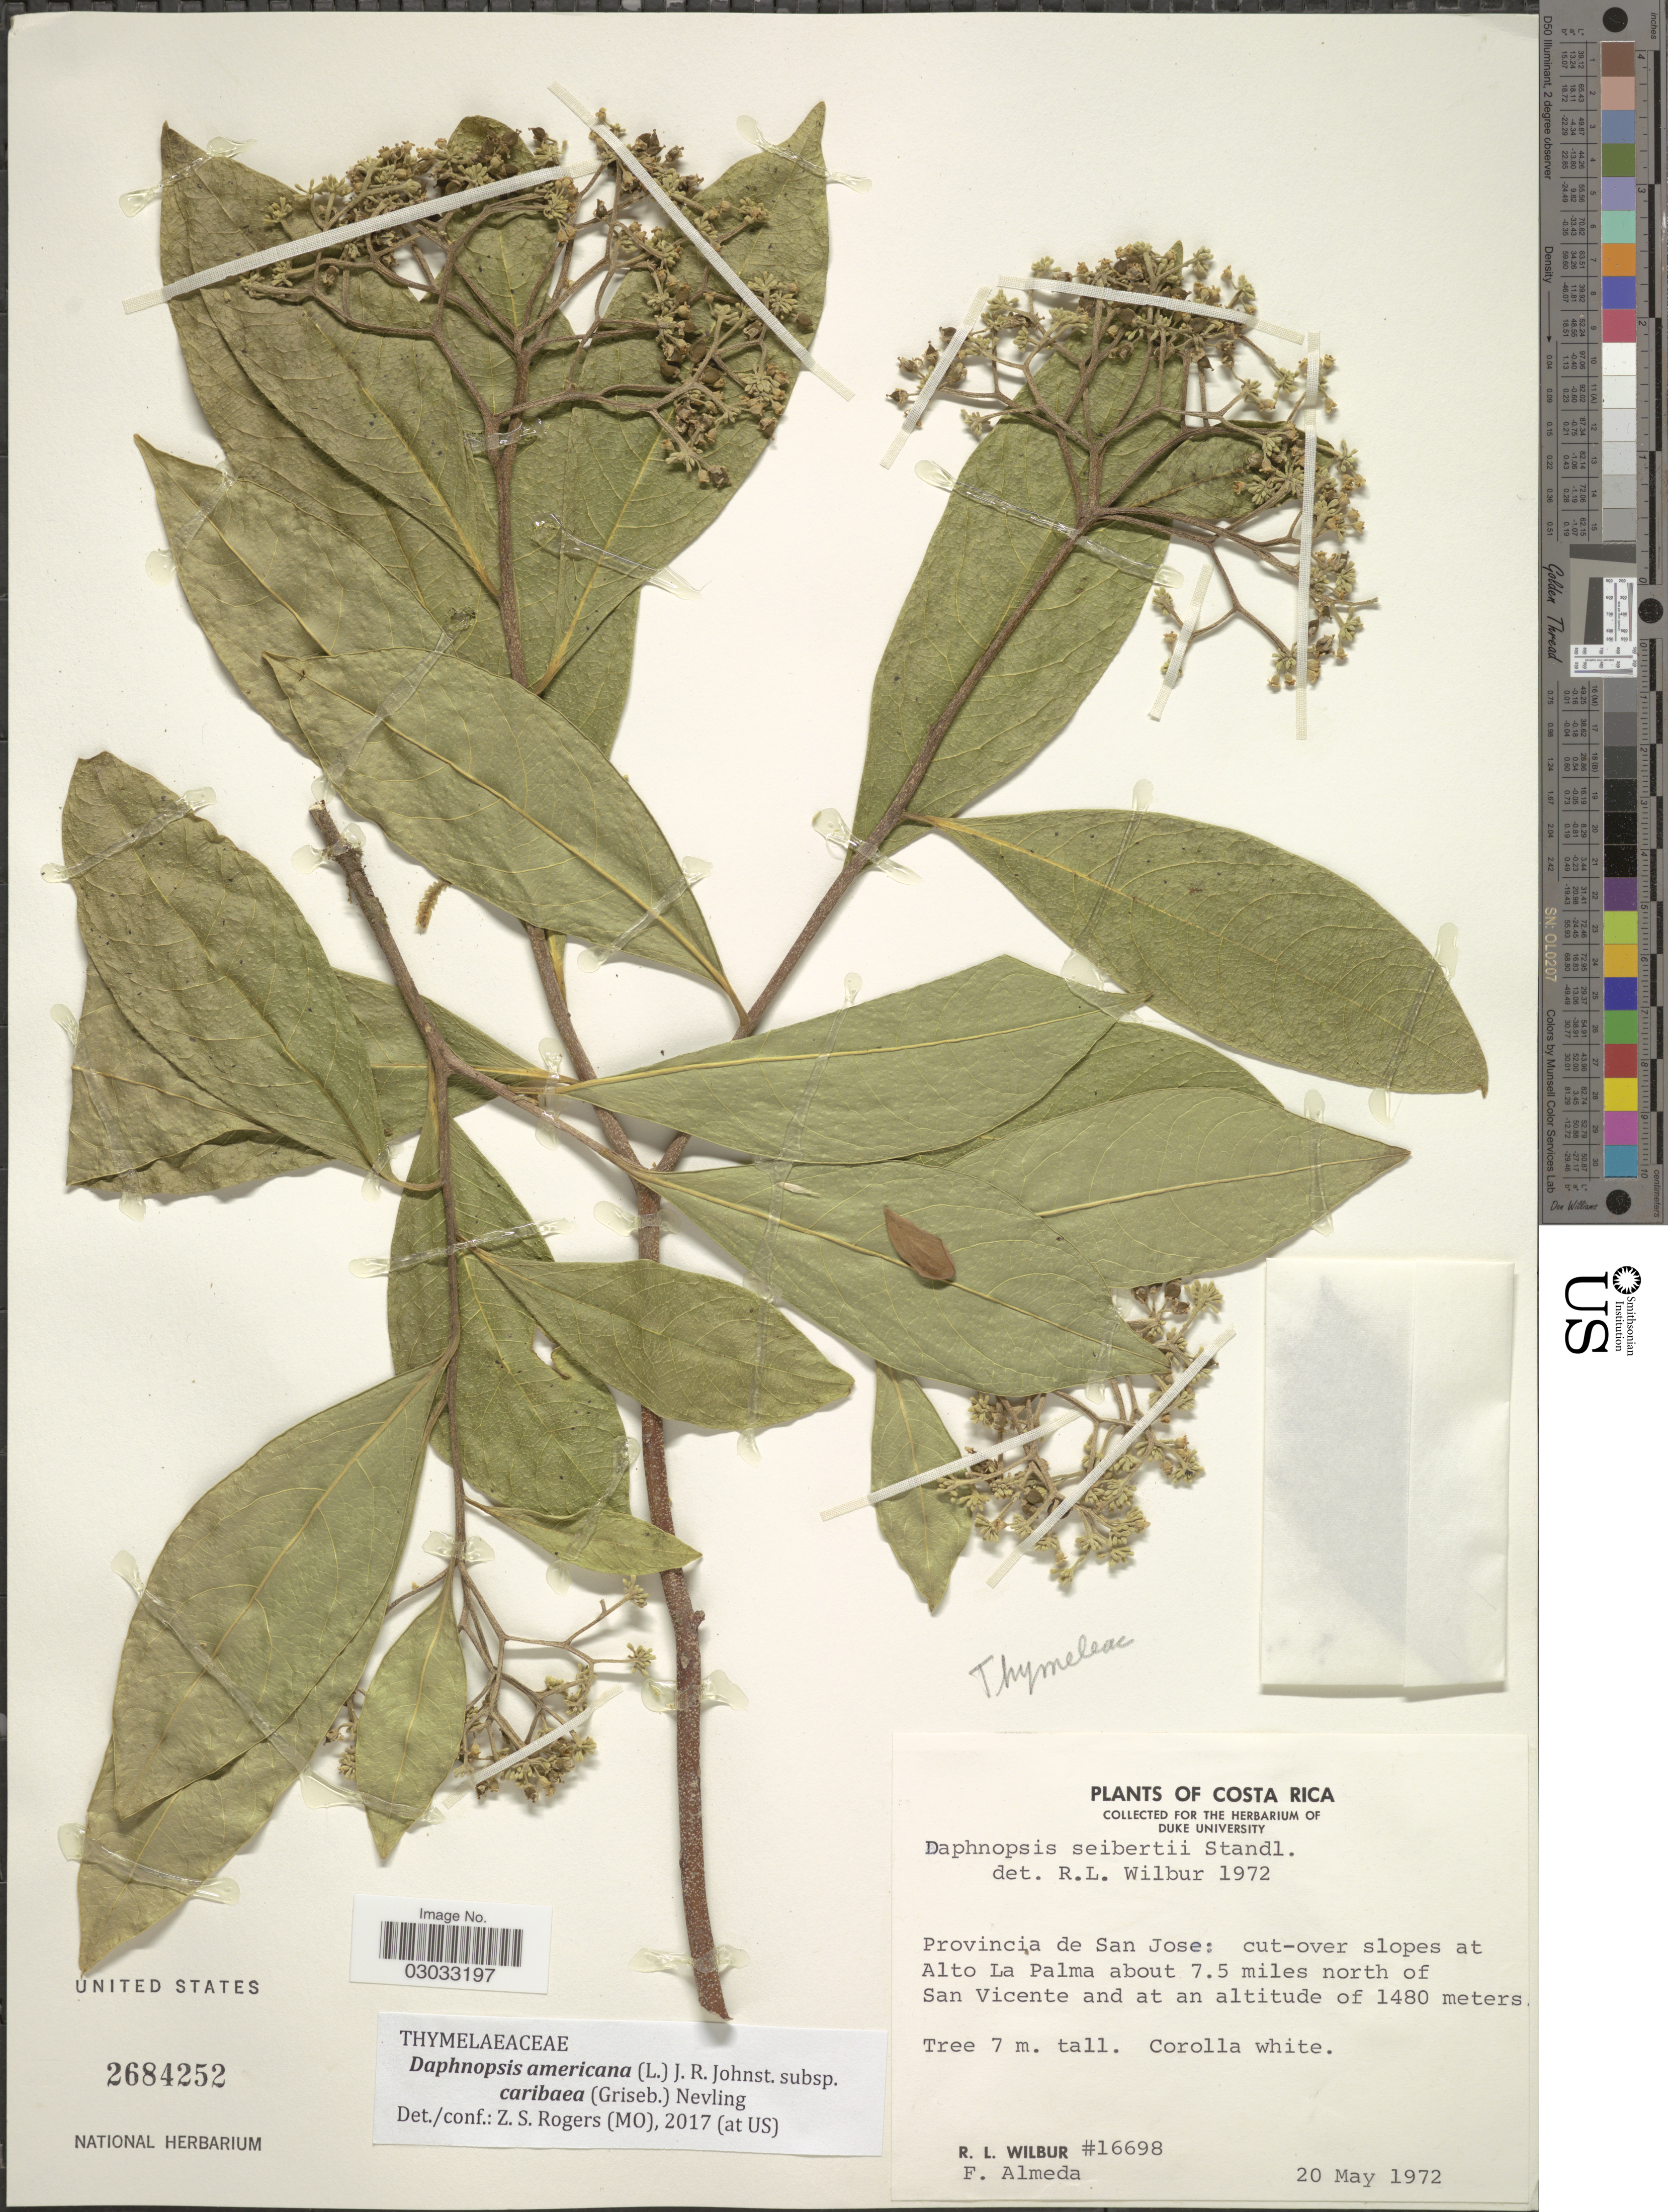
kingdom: Plantae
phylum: Tracheophyta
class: Magnoliopsida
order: Malvales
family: Thymelaeaceae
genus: Daphnopsis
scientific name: Daphnopsis americana subsp. caribaea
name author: (Griseb.) Nevling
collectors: R. L. Wilbur & F. Almeda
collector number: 16698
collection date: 1972-05-20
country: Costa Rica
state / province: San José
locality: Cut-over slopes at Alto La Palma about 7.5 miles north of San Vicente.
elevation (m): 1480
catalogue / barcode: US 2684252